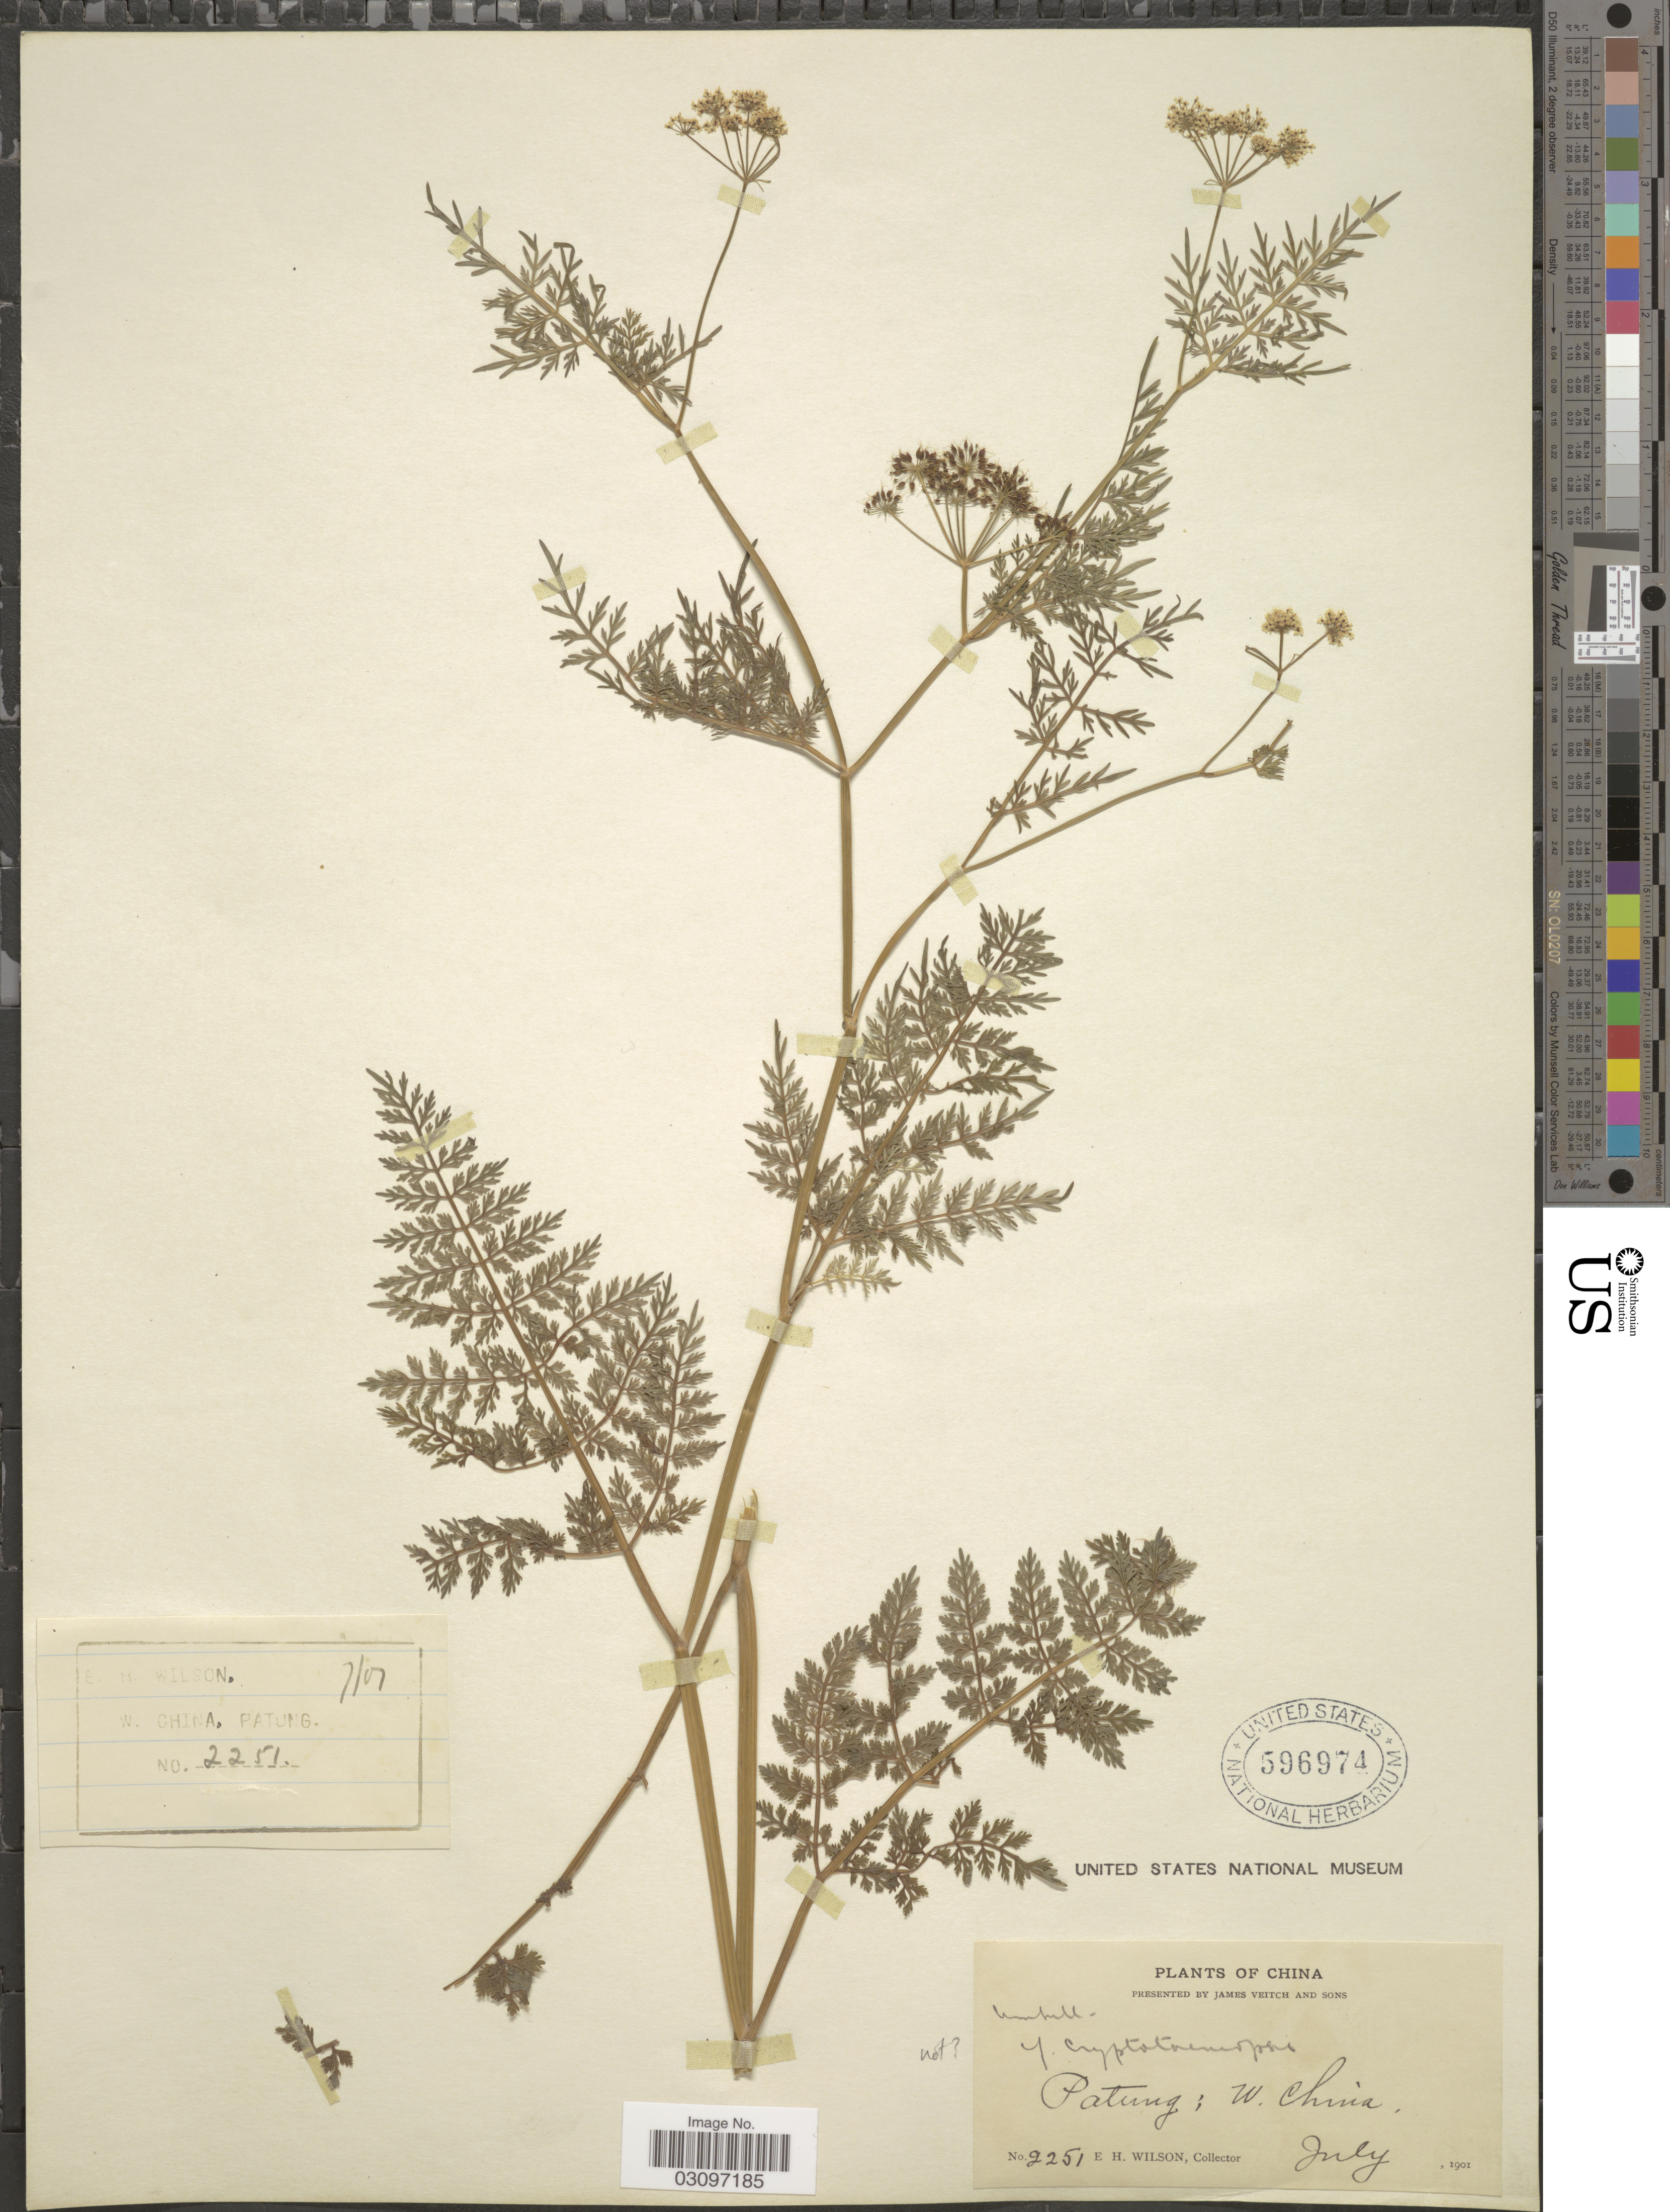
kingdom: Plantae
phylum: Tracheophyta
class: Magnoliopsida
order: Apiales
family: Apiaceae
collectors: E. Wilson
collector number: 2251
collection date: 1901-07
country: China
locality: Patung; W. China.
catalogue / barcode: US 596974